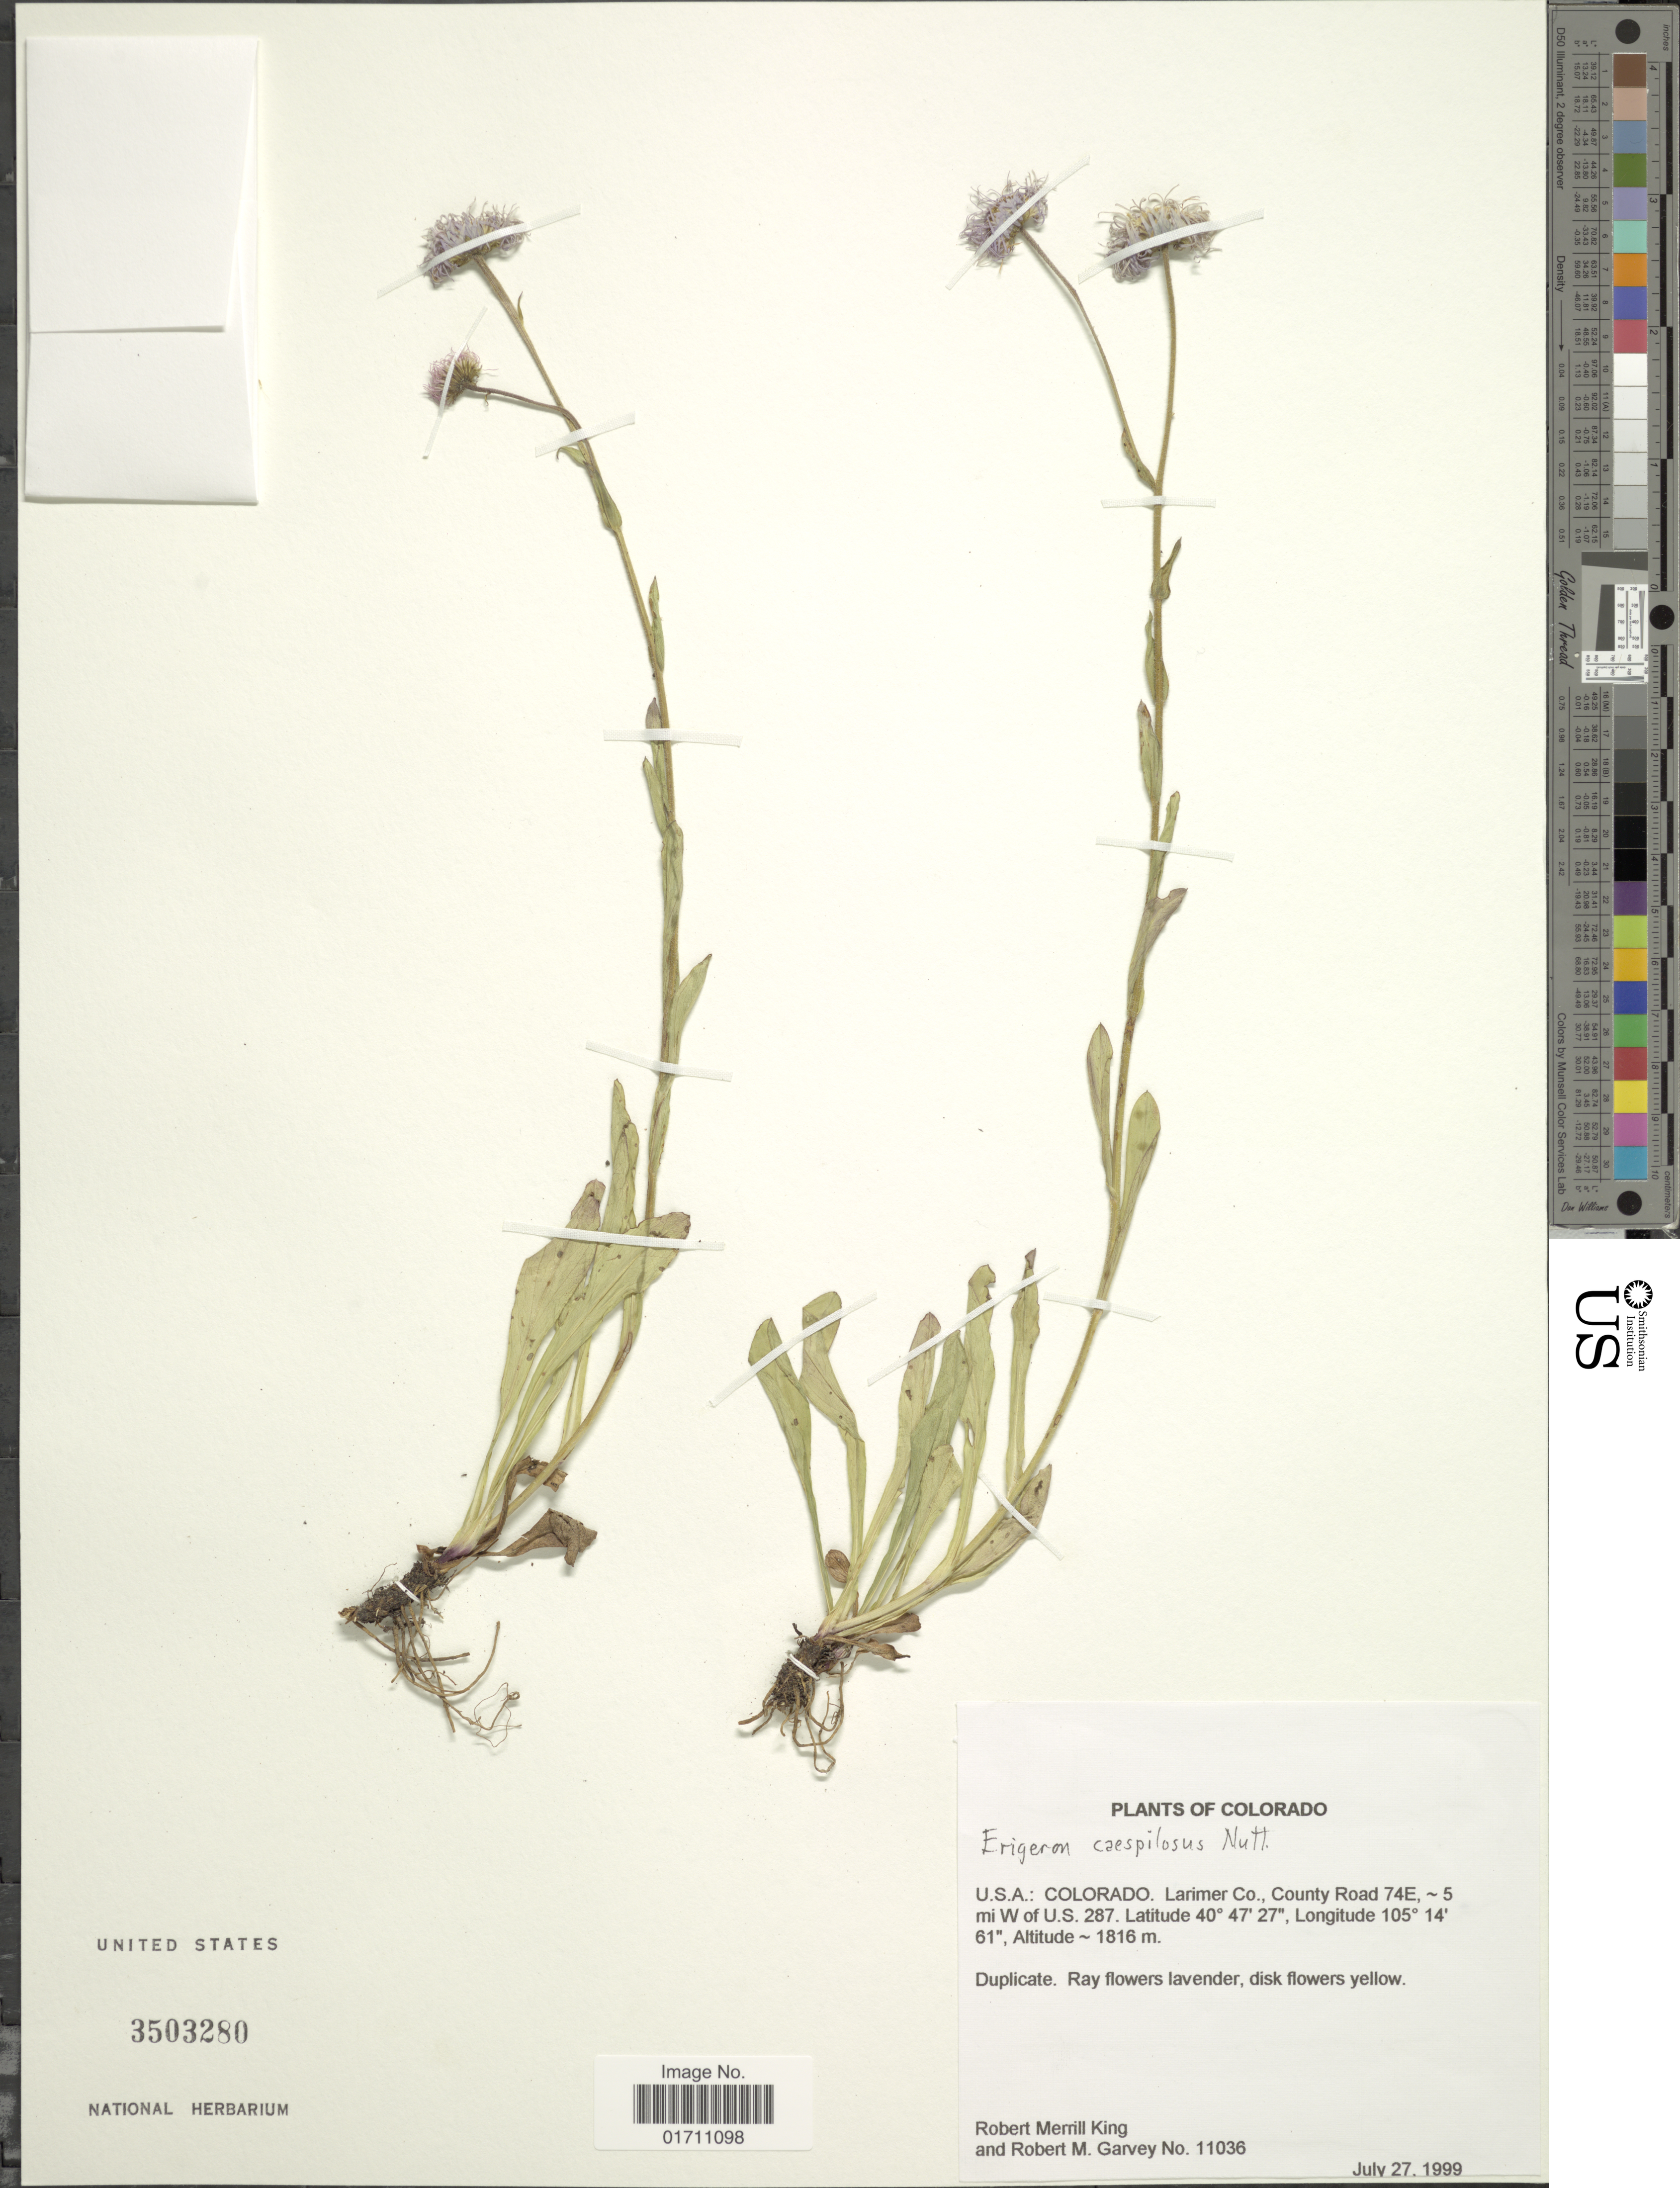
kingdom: Plantae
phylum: Tracheophyta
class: Magnoliopsida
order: Asterales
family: Asteraceae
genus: Erigeron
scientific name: Erigeron caespitosus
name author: Nutt.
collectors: R. M. King & R. Garvey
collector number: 11036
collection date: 1999-07-27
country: United States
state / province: Colorado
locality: Colorado, Larimer Co., County Road 74E, 5 mi W of U.S. 287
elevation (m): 1816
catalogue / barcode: US 3503280